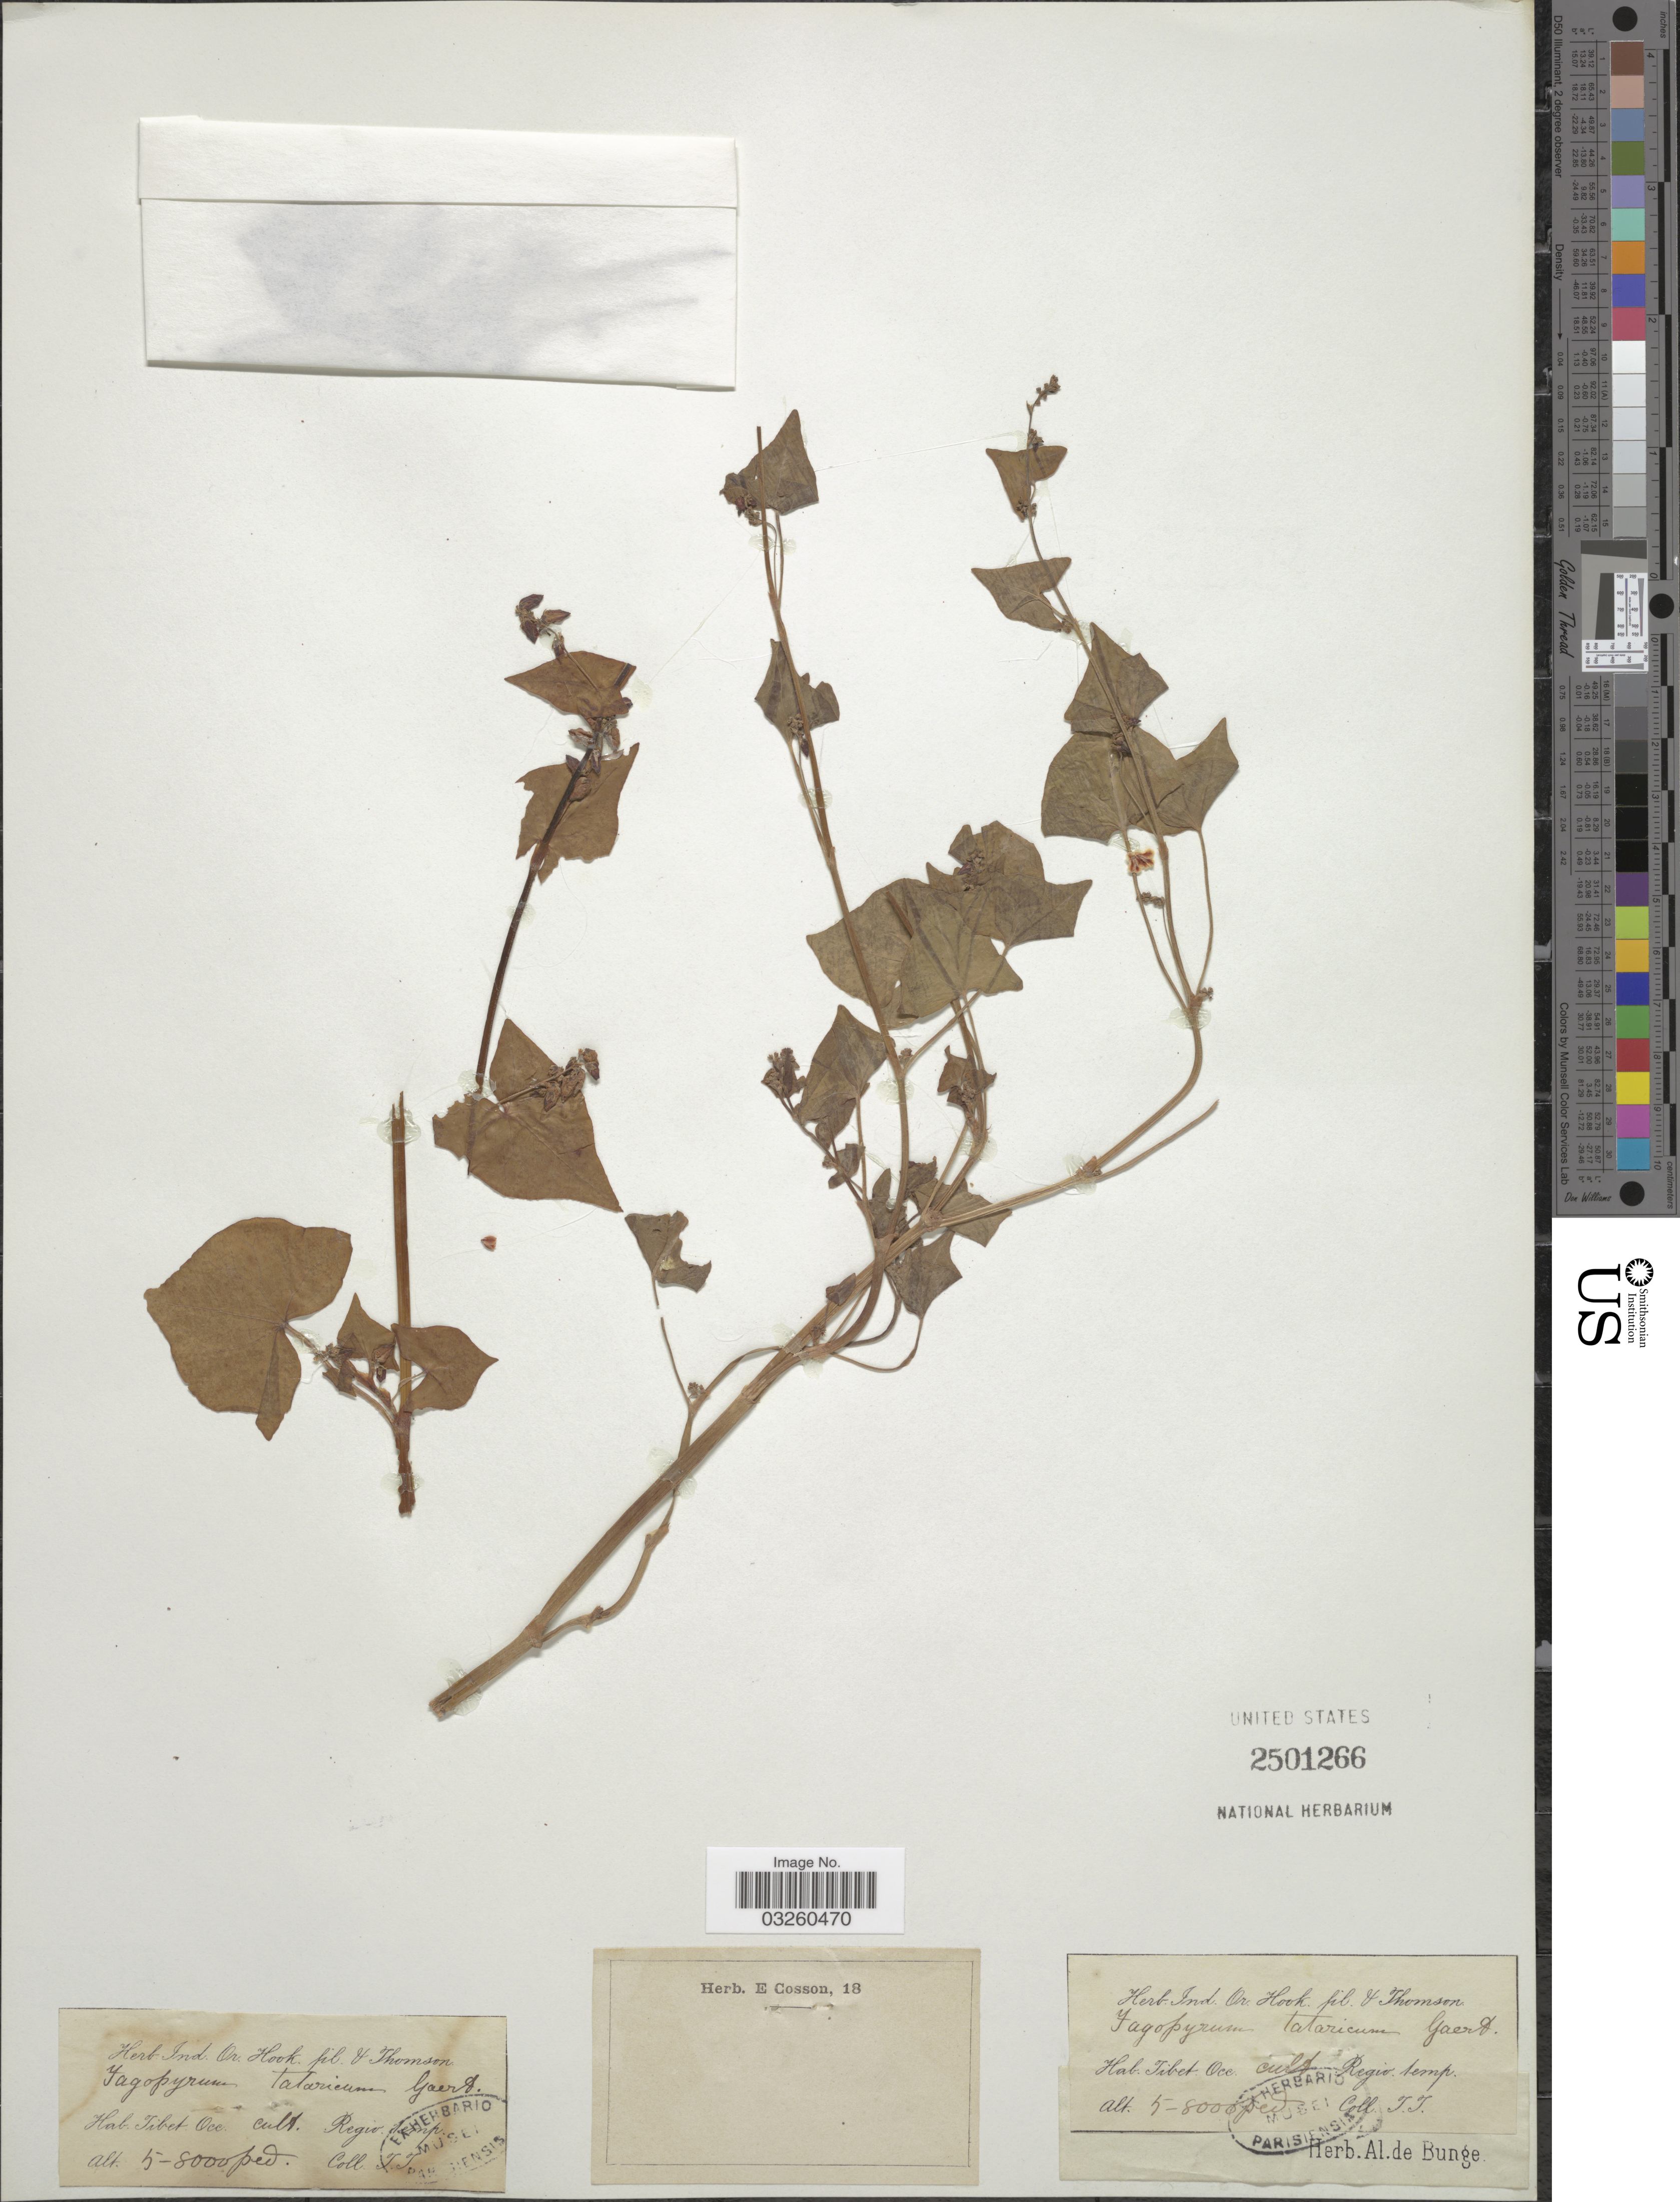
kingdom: Plantae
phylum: Tracheophyta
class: Magnoliopsida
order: Caryophyllales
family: Polygonaceae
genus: Fagopyrum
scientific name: Fagopyrum tataricum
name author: (L.) Gaertn.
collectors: T. Thomson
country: China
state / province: Xizang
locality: Tibet Occ. cult. Regio. temp.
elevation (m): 1524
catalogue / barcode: US 2501266